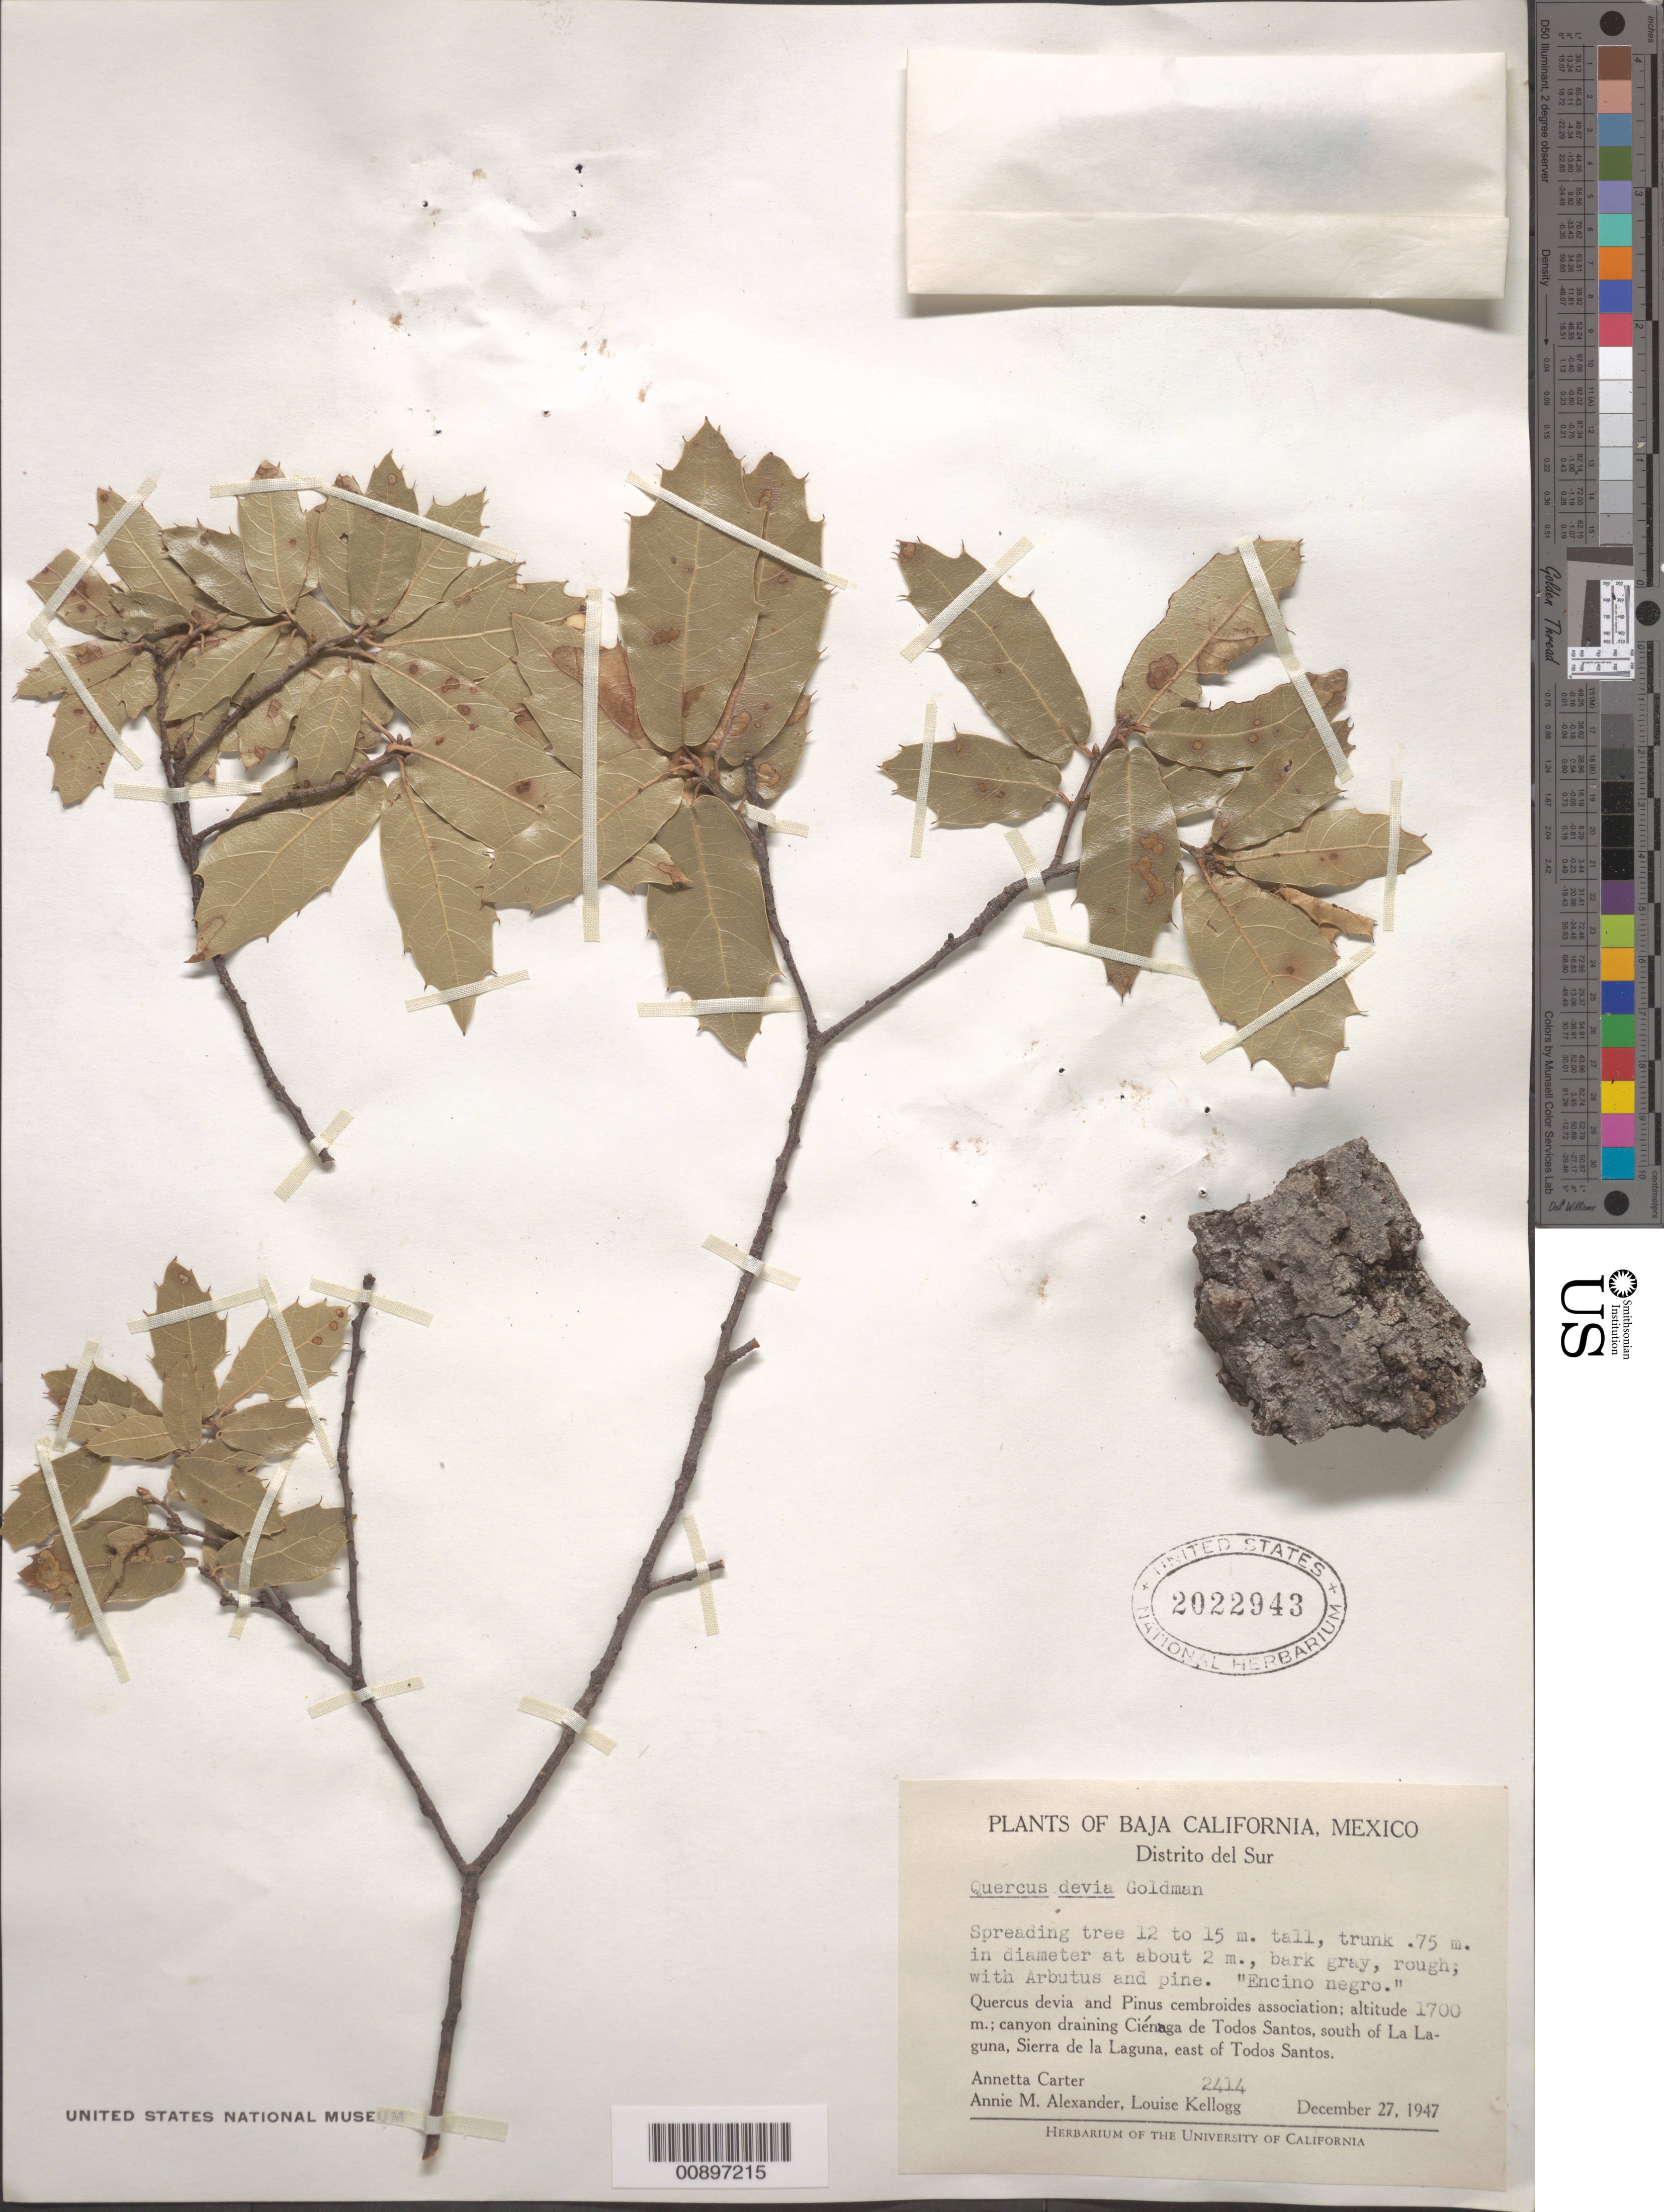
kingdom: Plantae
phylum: Tracheophyta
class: Magnoliopsida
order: Fagales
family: Fagaceae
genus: Quercus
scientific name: Quercus devia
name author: Goldman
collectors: A. Carter, A. M. Alexander & L. Kellogg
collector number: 2414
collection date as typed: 27 Dec 1947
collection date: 1947-12-27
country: Mexico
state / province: Baja California Sur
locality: Canyon draining Ciénaga de Todos Santos, south of La Laguna, Sierra de la Laguna, east of Todos Santos. Baja California, Distrito Sur.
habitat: With Arbutus and pine. Quercus devia and Pinus cembroides association.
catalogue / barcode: US 2022943